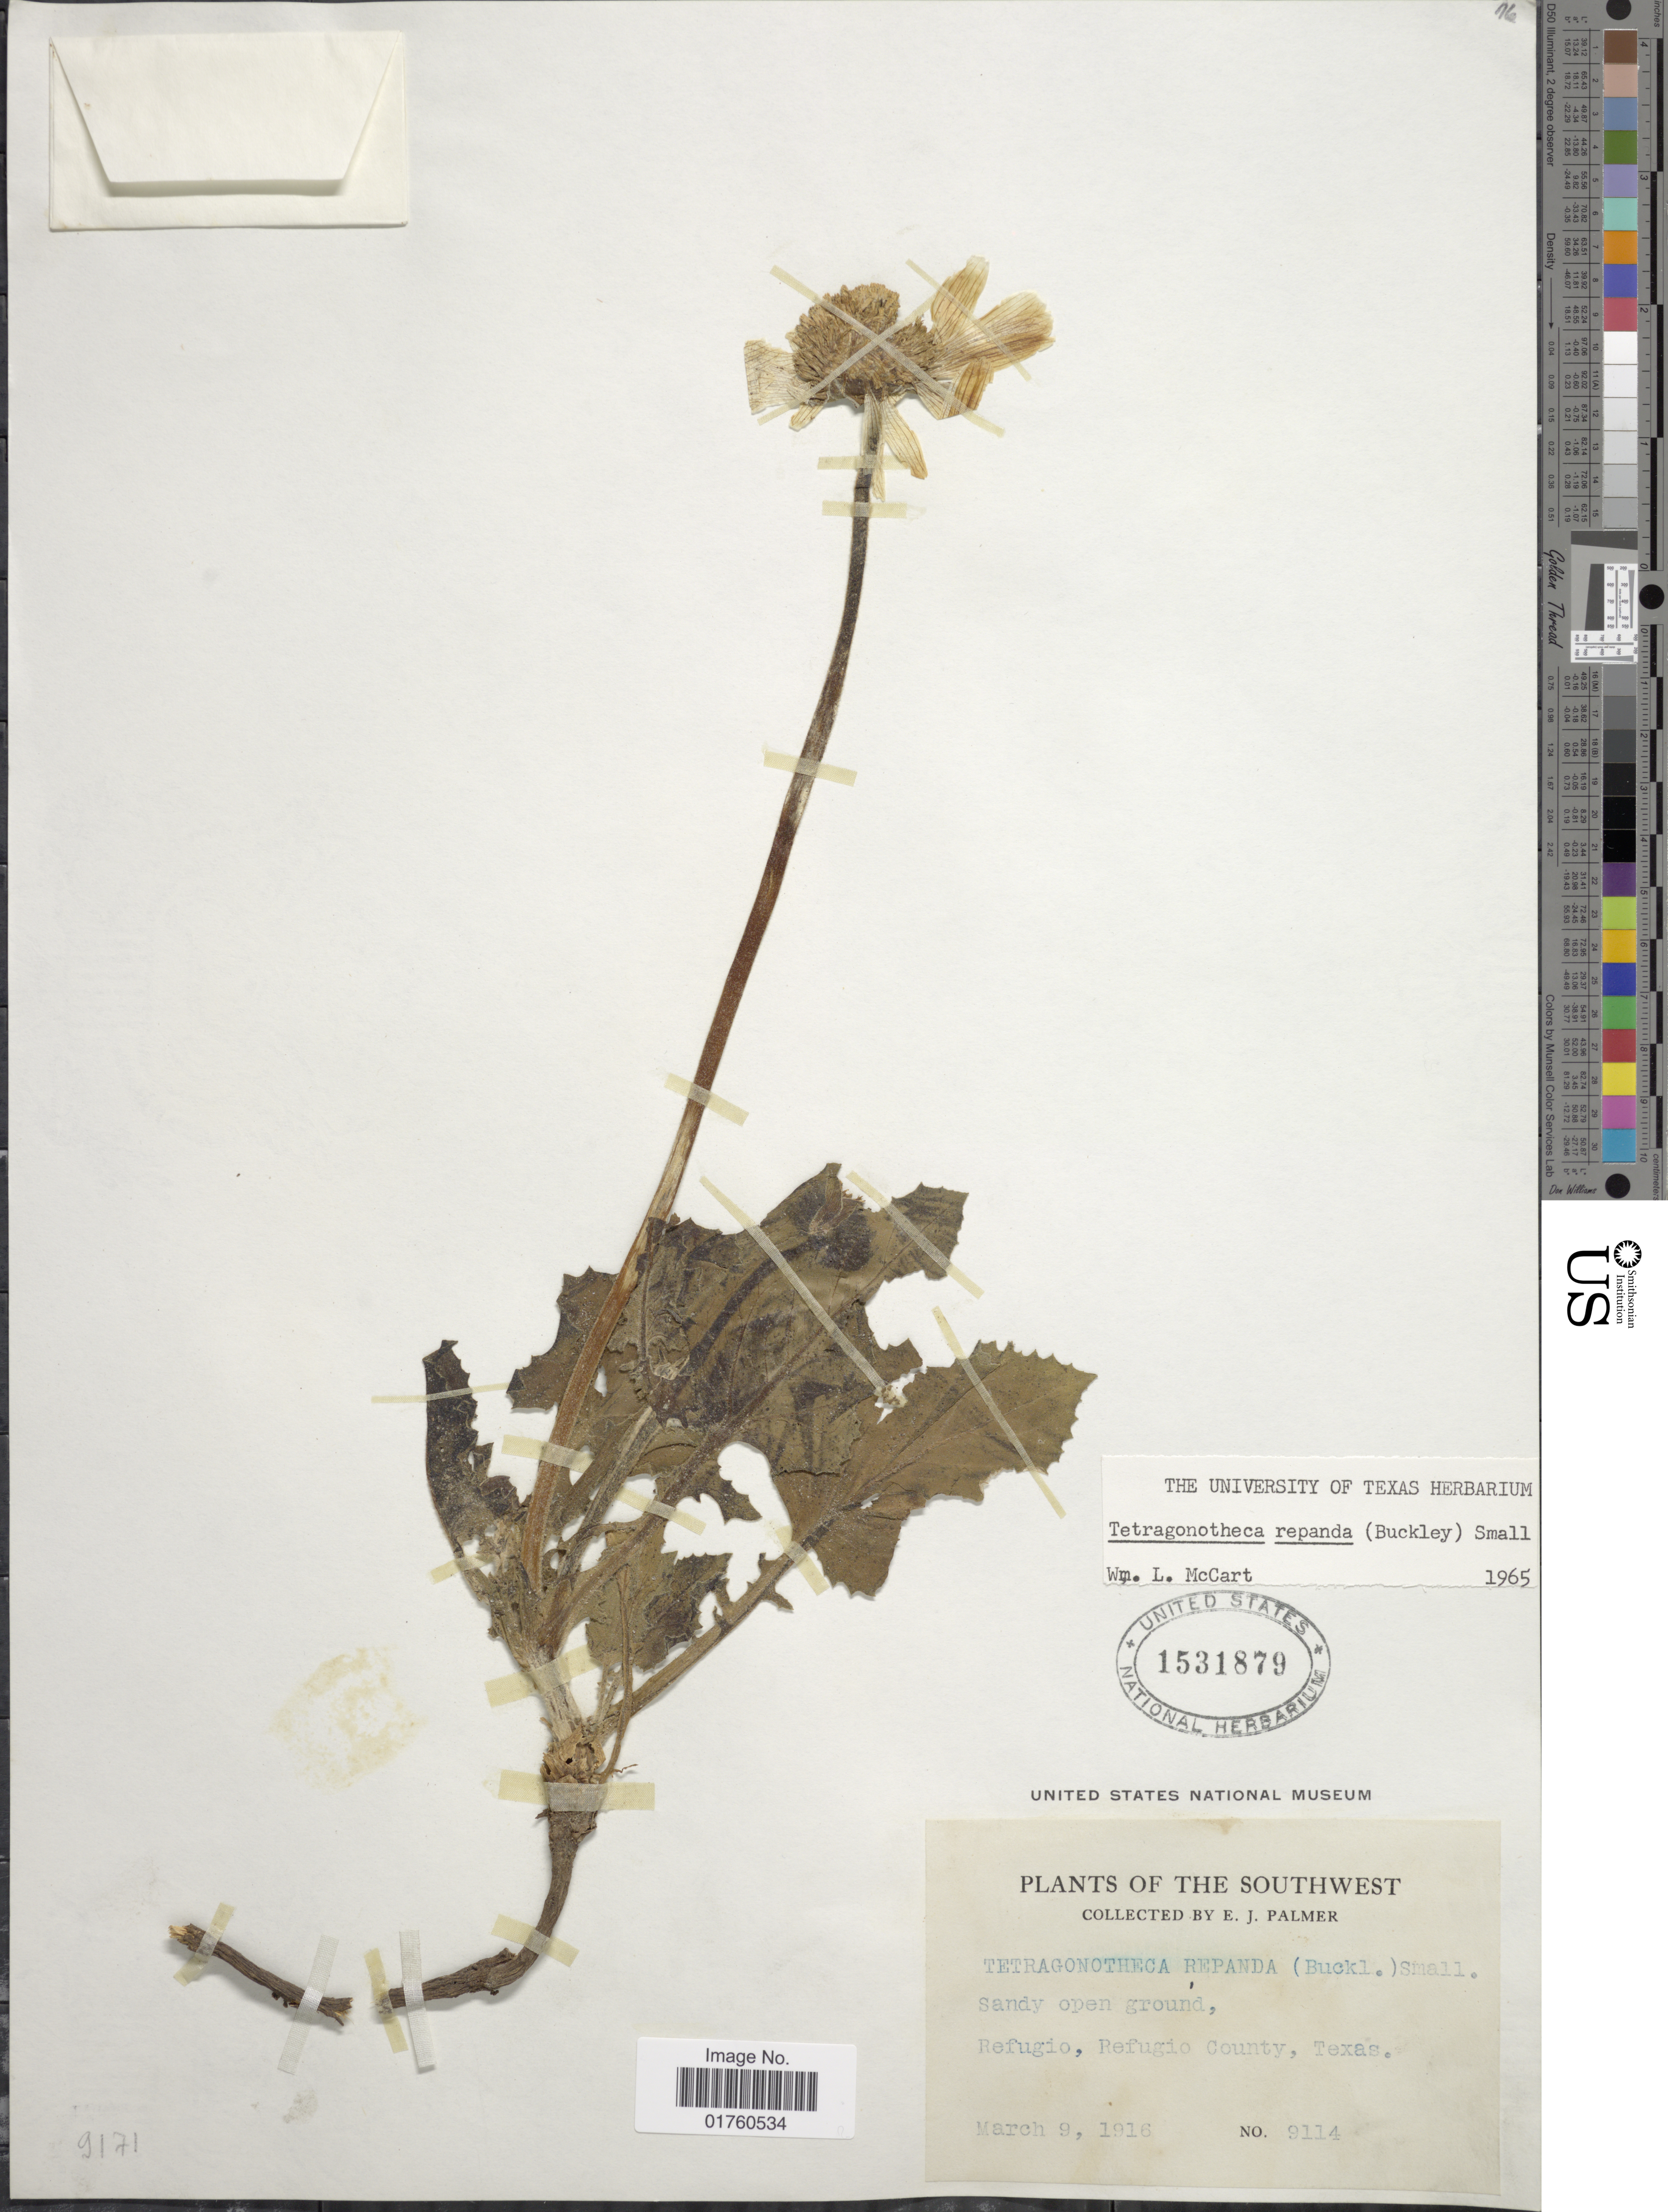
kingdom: Plantae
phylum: Tracheophyta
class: Magnoliopsida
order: Asterales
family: Asteraceae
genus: Tetragonotheca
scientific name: Tetragonotheca repanda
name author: (Buckley) Small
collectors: E. J. Palmer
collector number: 9114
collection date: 1916-03-09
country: United States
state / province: Texas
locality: Refugio, Refugio County, Southwest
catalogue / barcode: US 1531879